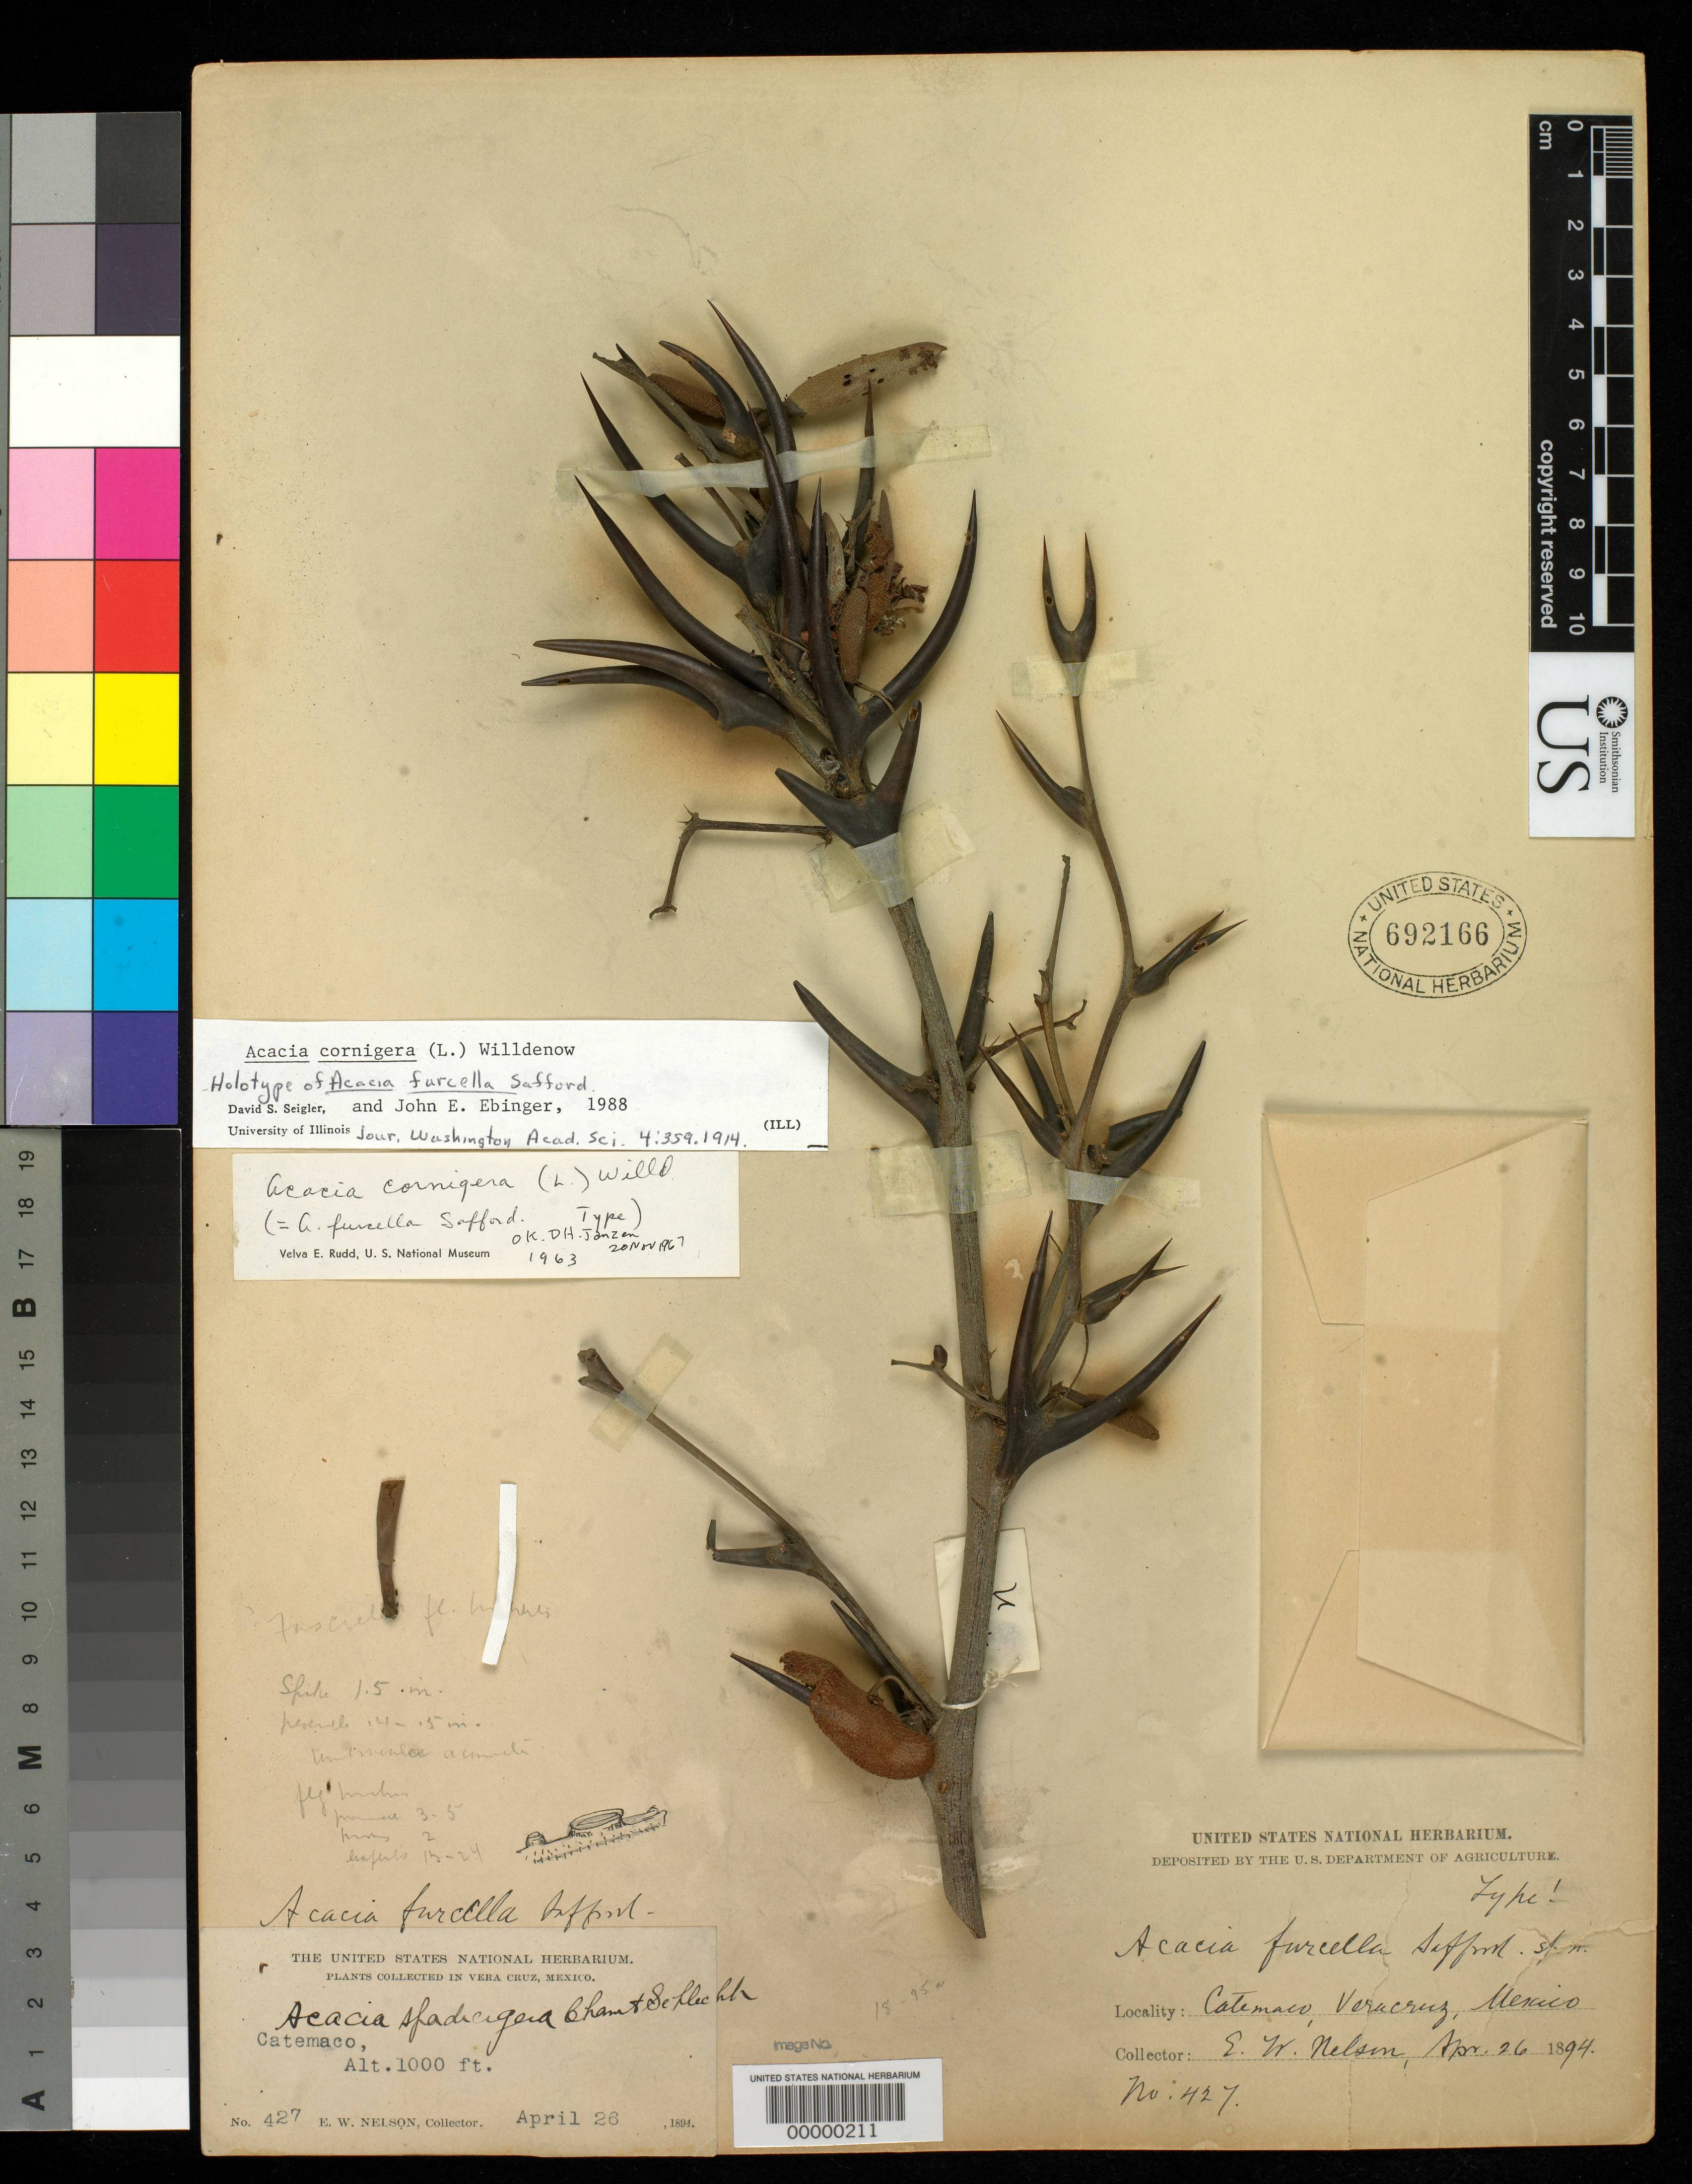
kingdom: Plantae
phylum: Tracheophyta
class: Magnoliopsida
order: Fabales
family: Fabaceae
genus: Acacia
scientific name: Acacia furcella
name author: Saff.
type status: Holotype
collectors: E. W. Nelson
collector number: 427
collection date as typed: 26 Apr 1894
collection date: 1894-04-26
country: Mexico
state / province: Veracruz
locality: Catemaco, Lake Catemaco.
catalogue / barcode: US 692166